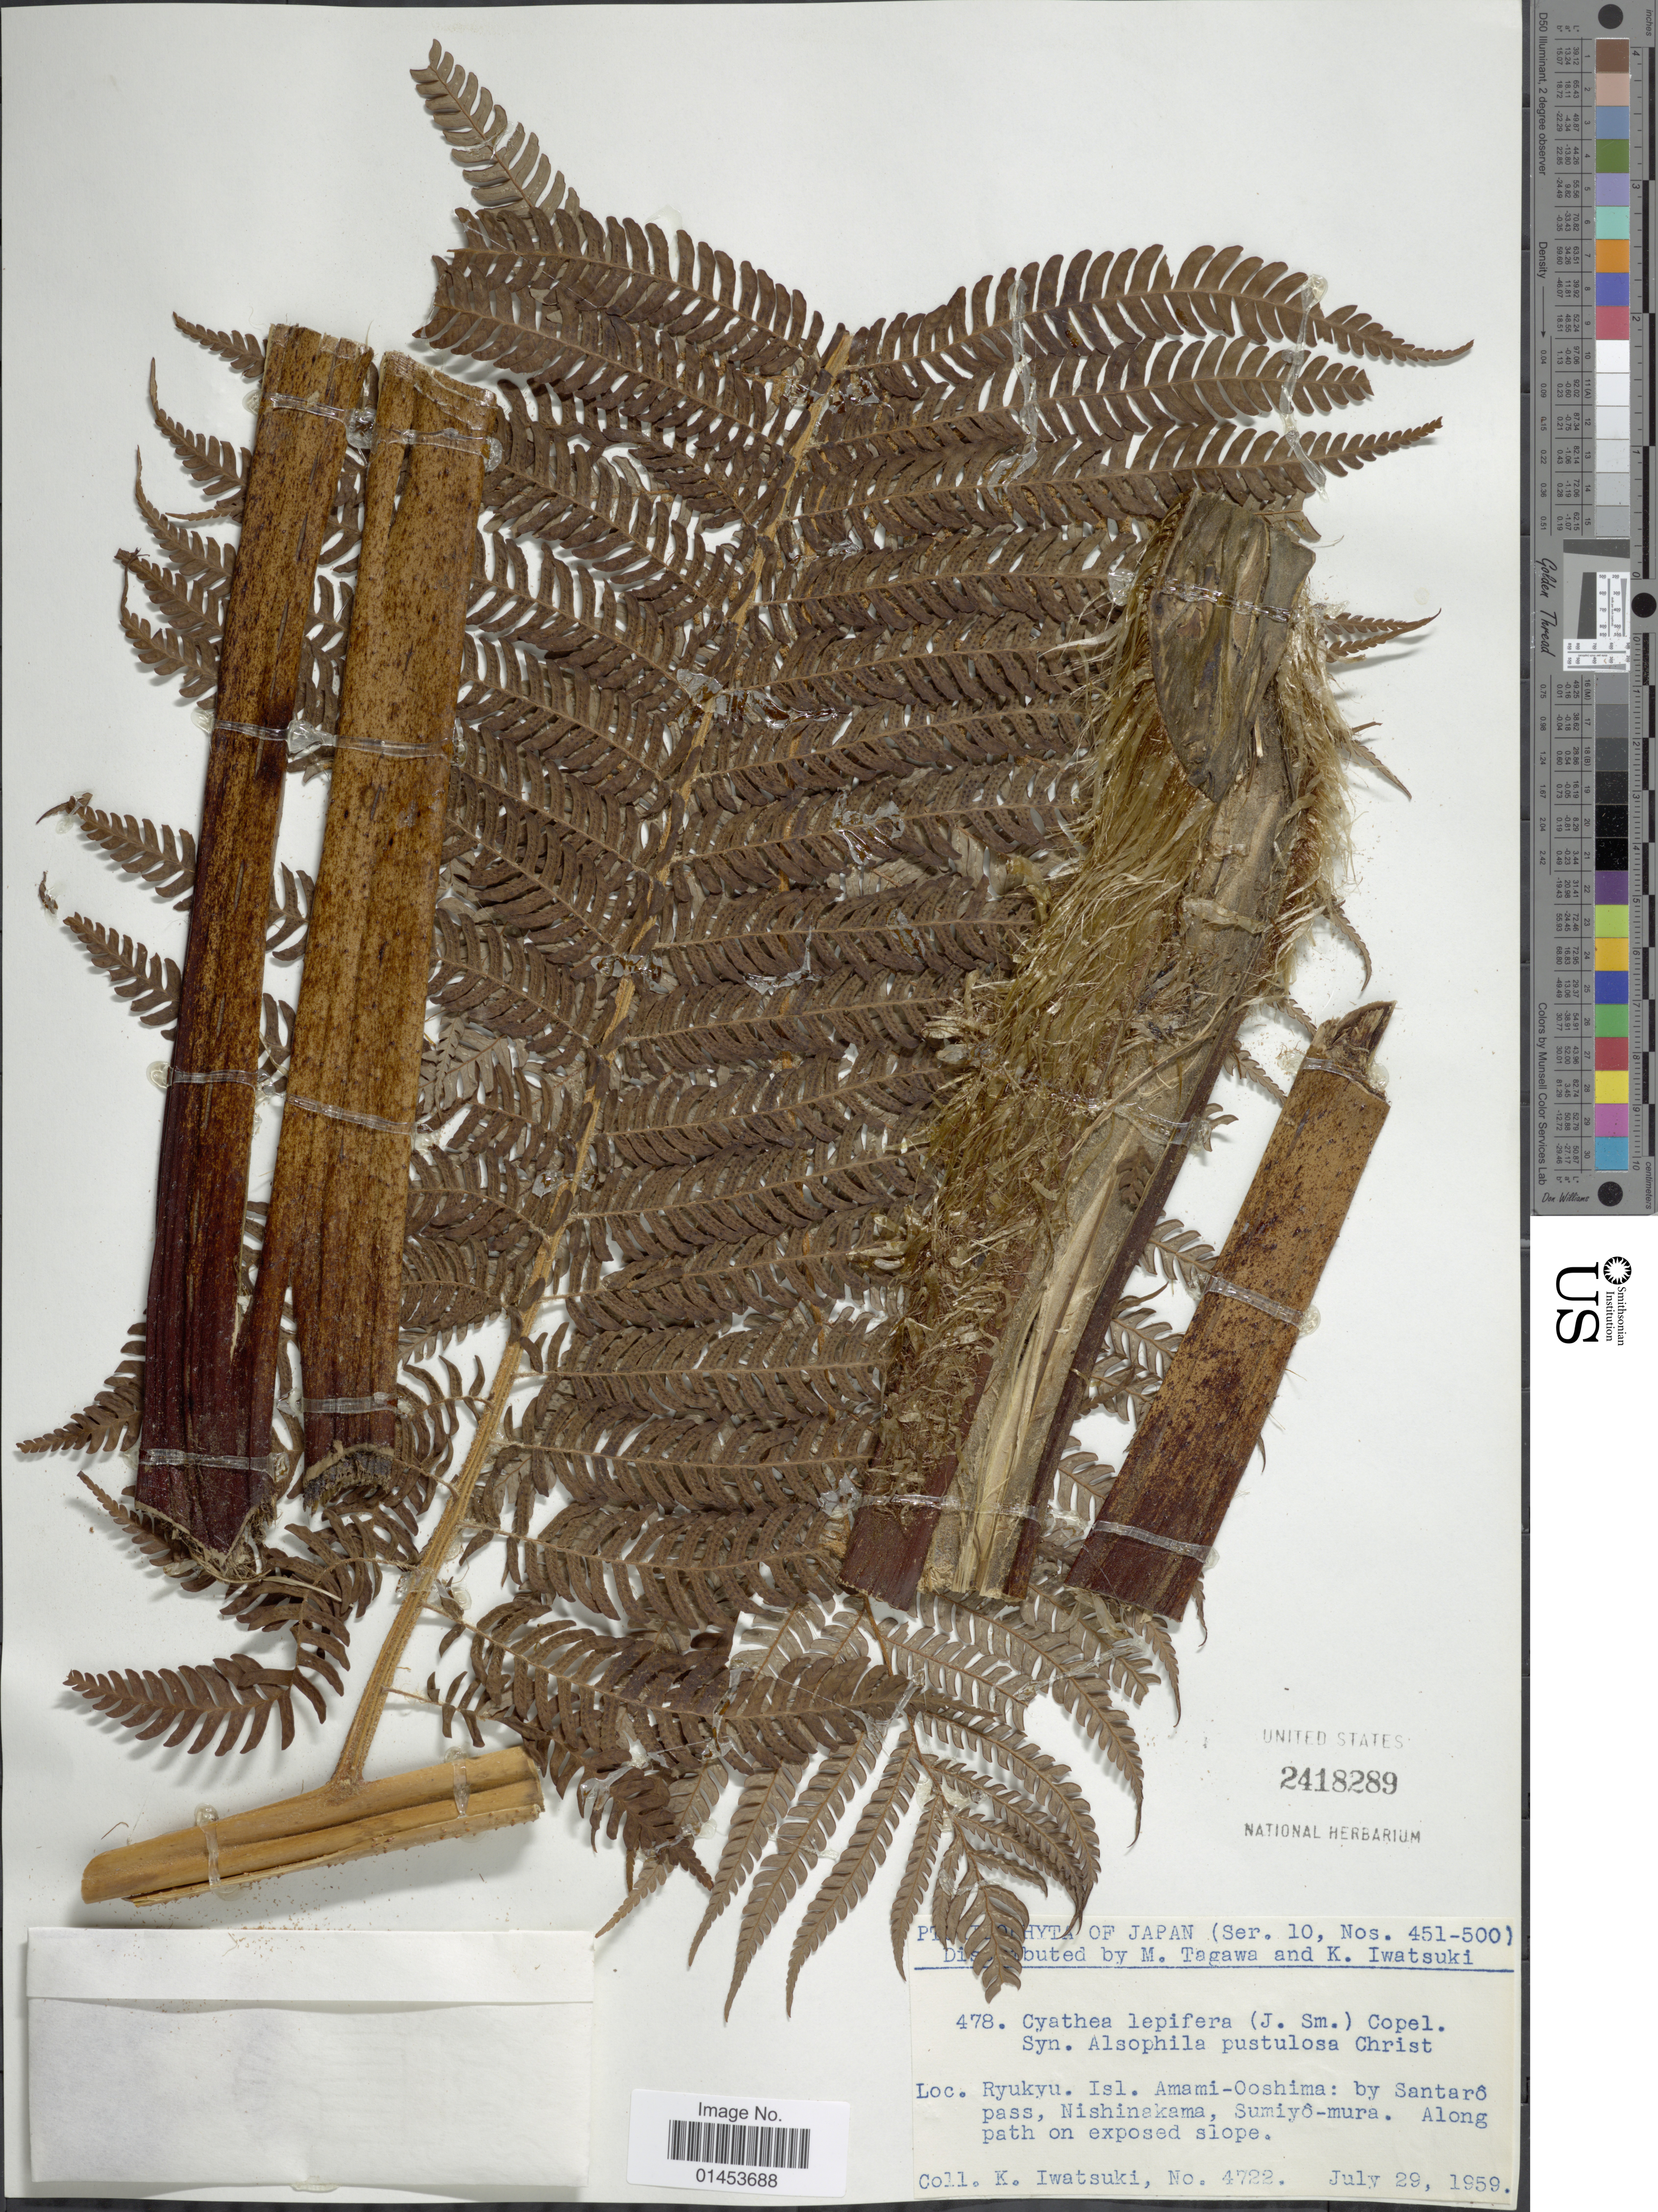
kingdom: Plantae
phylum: Tracheophyta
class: Polypodiopsida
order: Cyatheales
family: Cyatheaceae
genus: Cyathea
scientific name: Cyathea lepifera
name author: (J. Sm.) Copel.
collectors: K. Iwatsuki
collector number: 4722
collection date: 1959-07-29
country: Japan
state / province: Kagosima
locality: Ryukyu Isl. Amami-Ooshima: by Santaro pass, Nishinakama, Sumiyo-mura, along path on exposed slope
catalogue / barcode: US 2418289